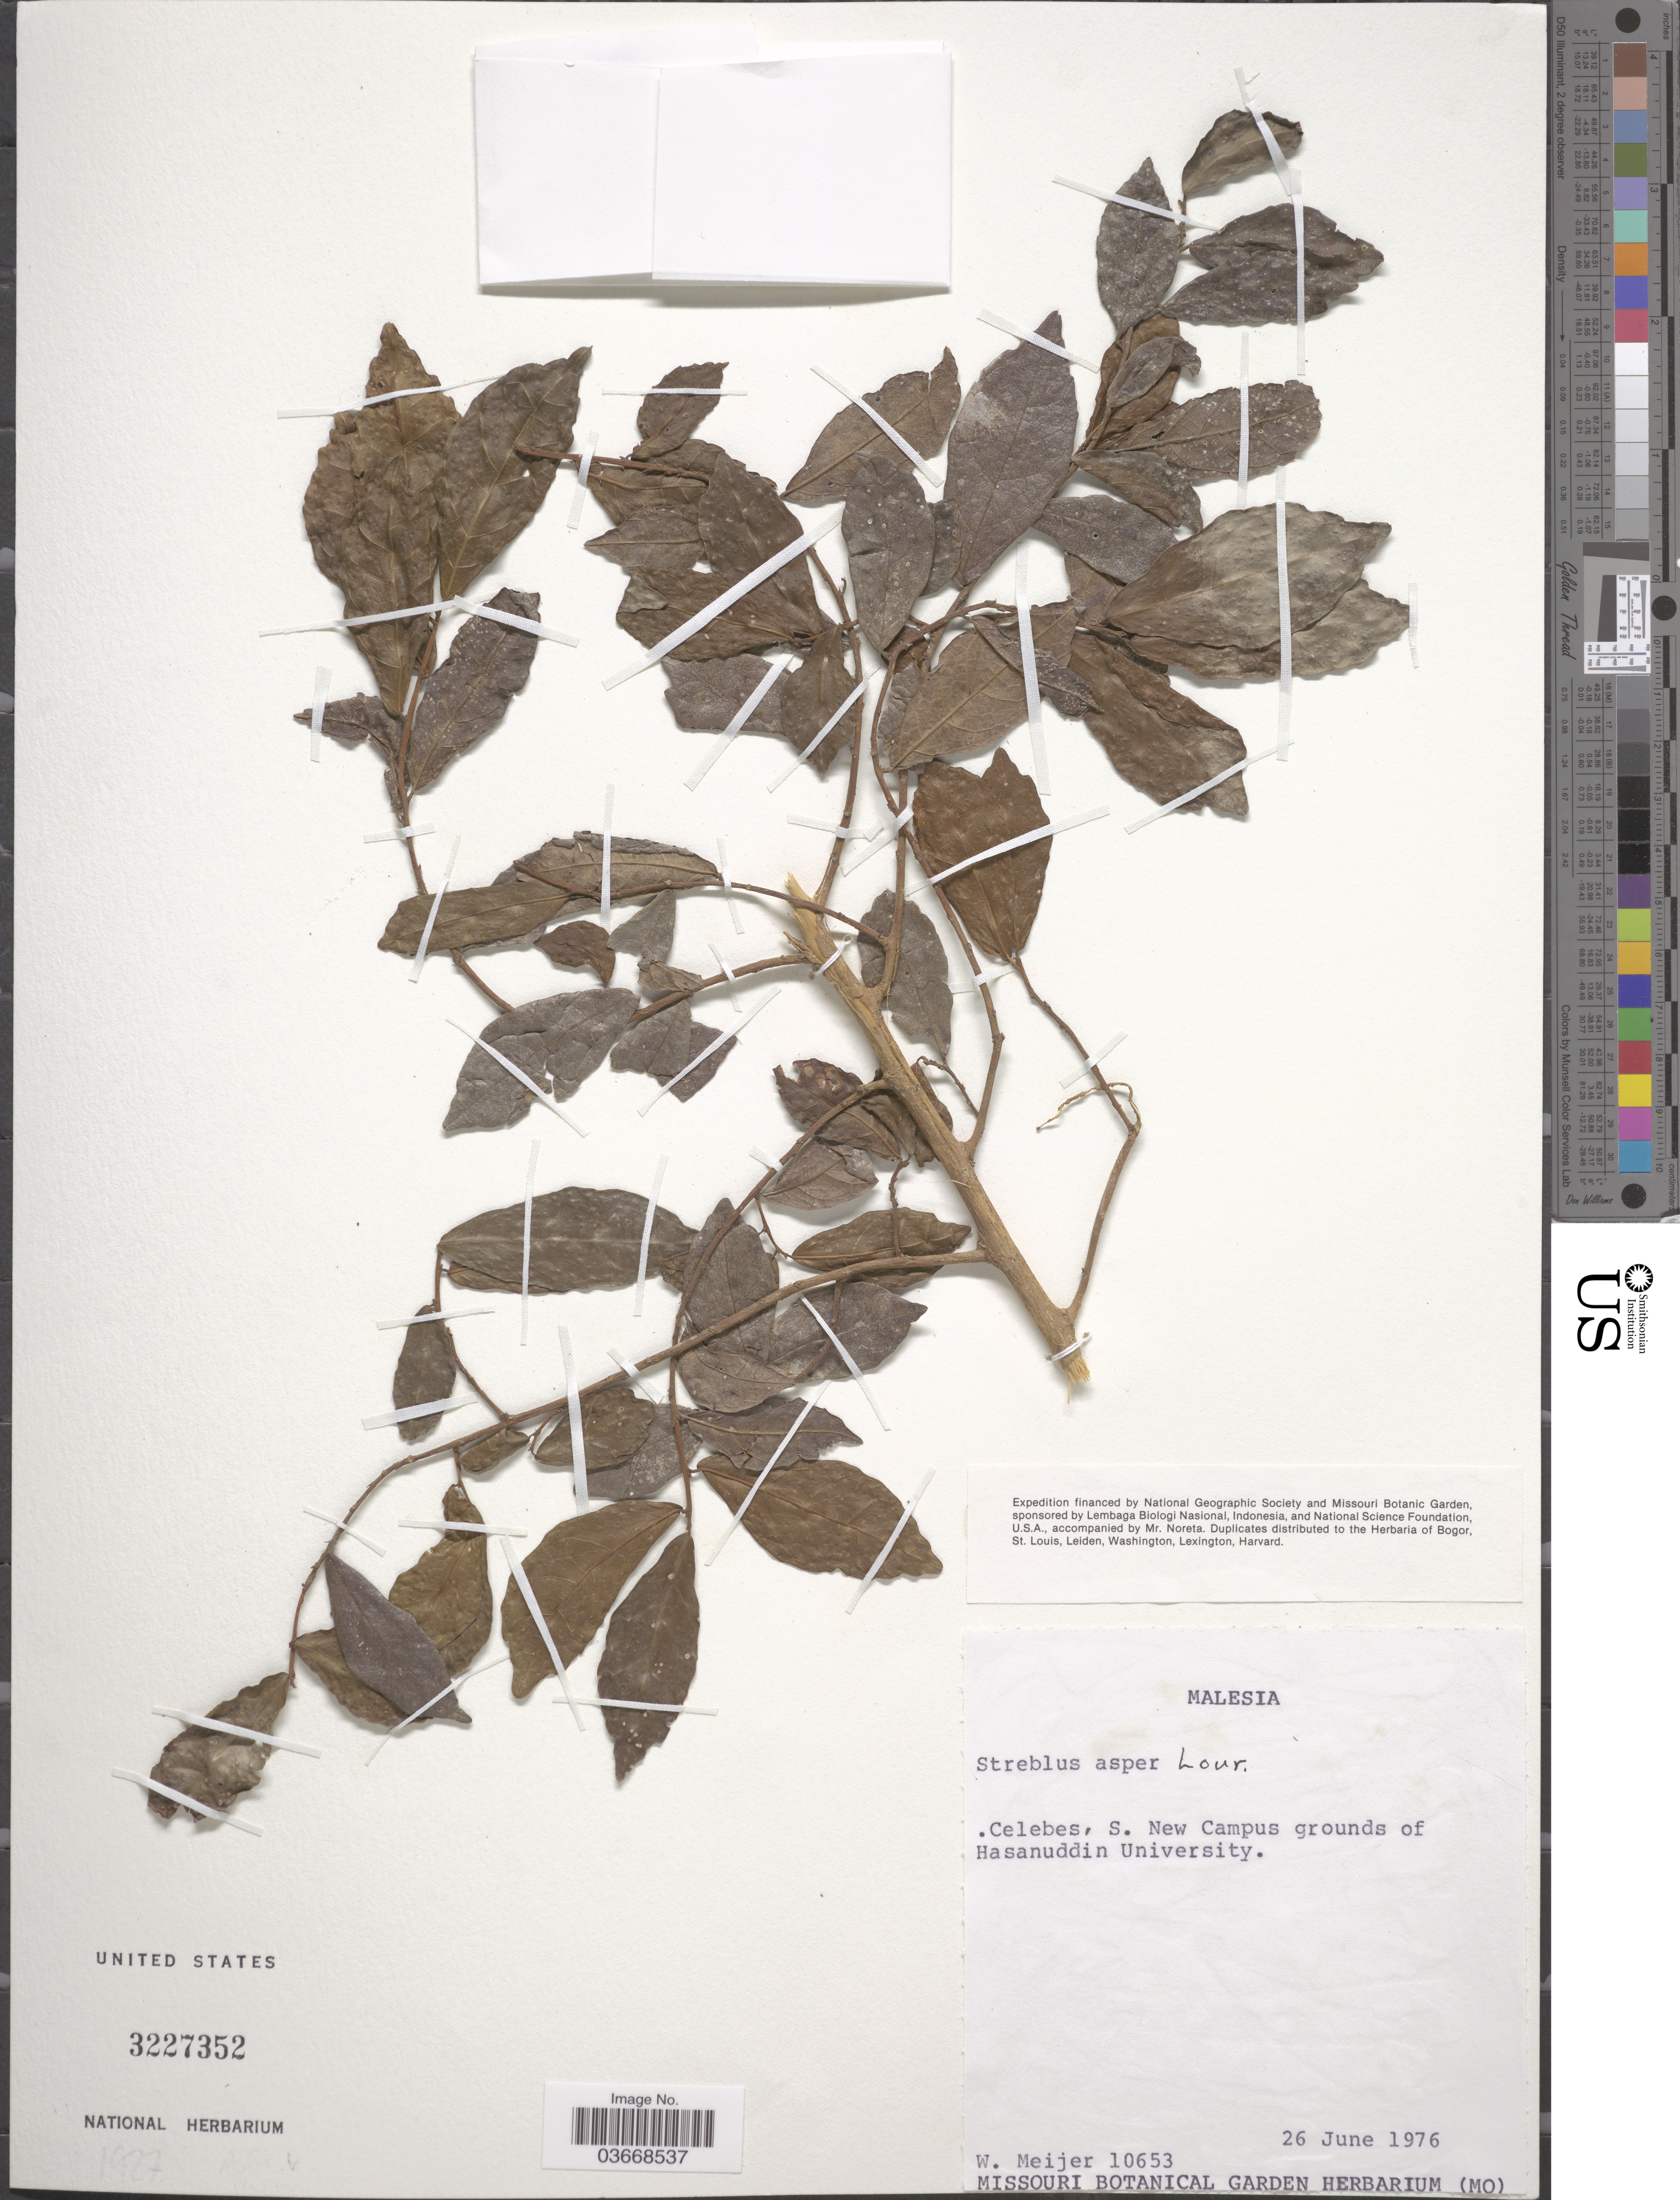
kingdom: Plantae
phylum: Tracheophyta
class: Magnoliopsida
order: Rosales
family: Moraceae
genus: Streblus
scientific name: Streblus asper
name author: Lour.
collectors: W. Meijer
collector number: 10653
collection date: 1976-06-26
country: Malaysia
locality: Malesia. Celebes, S. New Campus grounds of Hasanuddin University.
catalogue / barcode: US 3227352